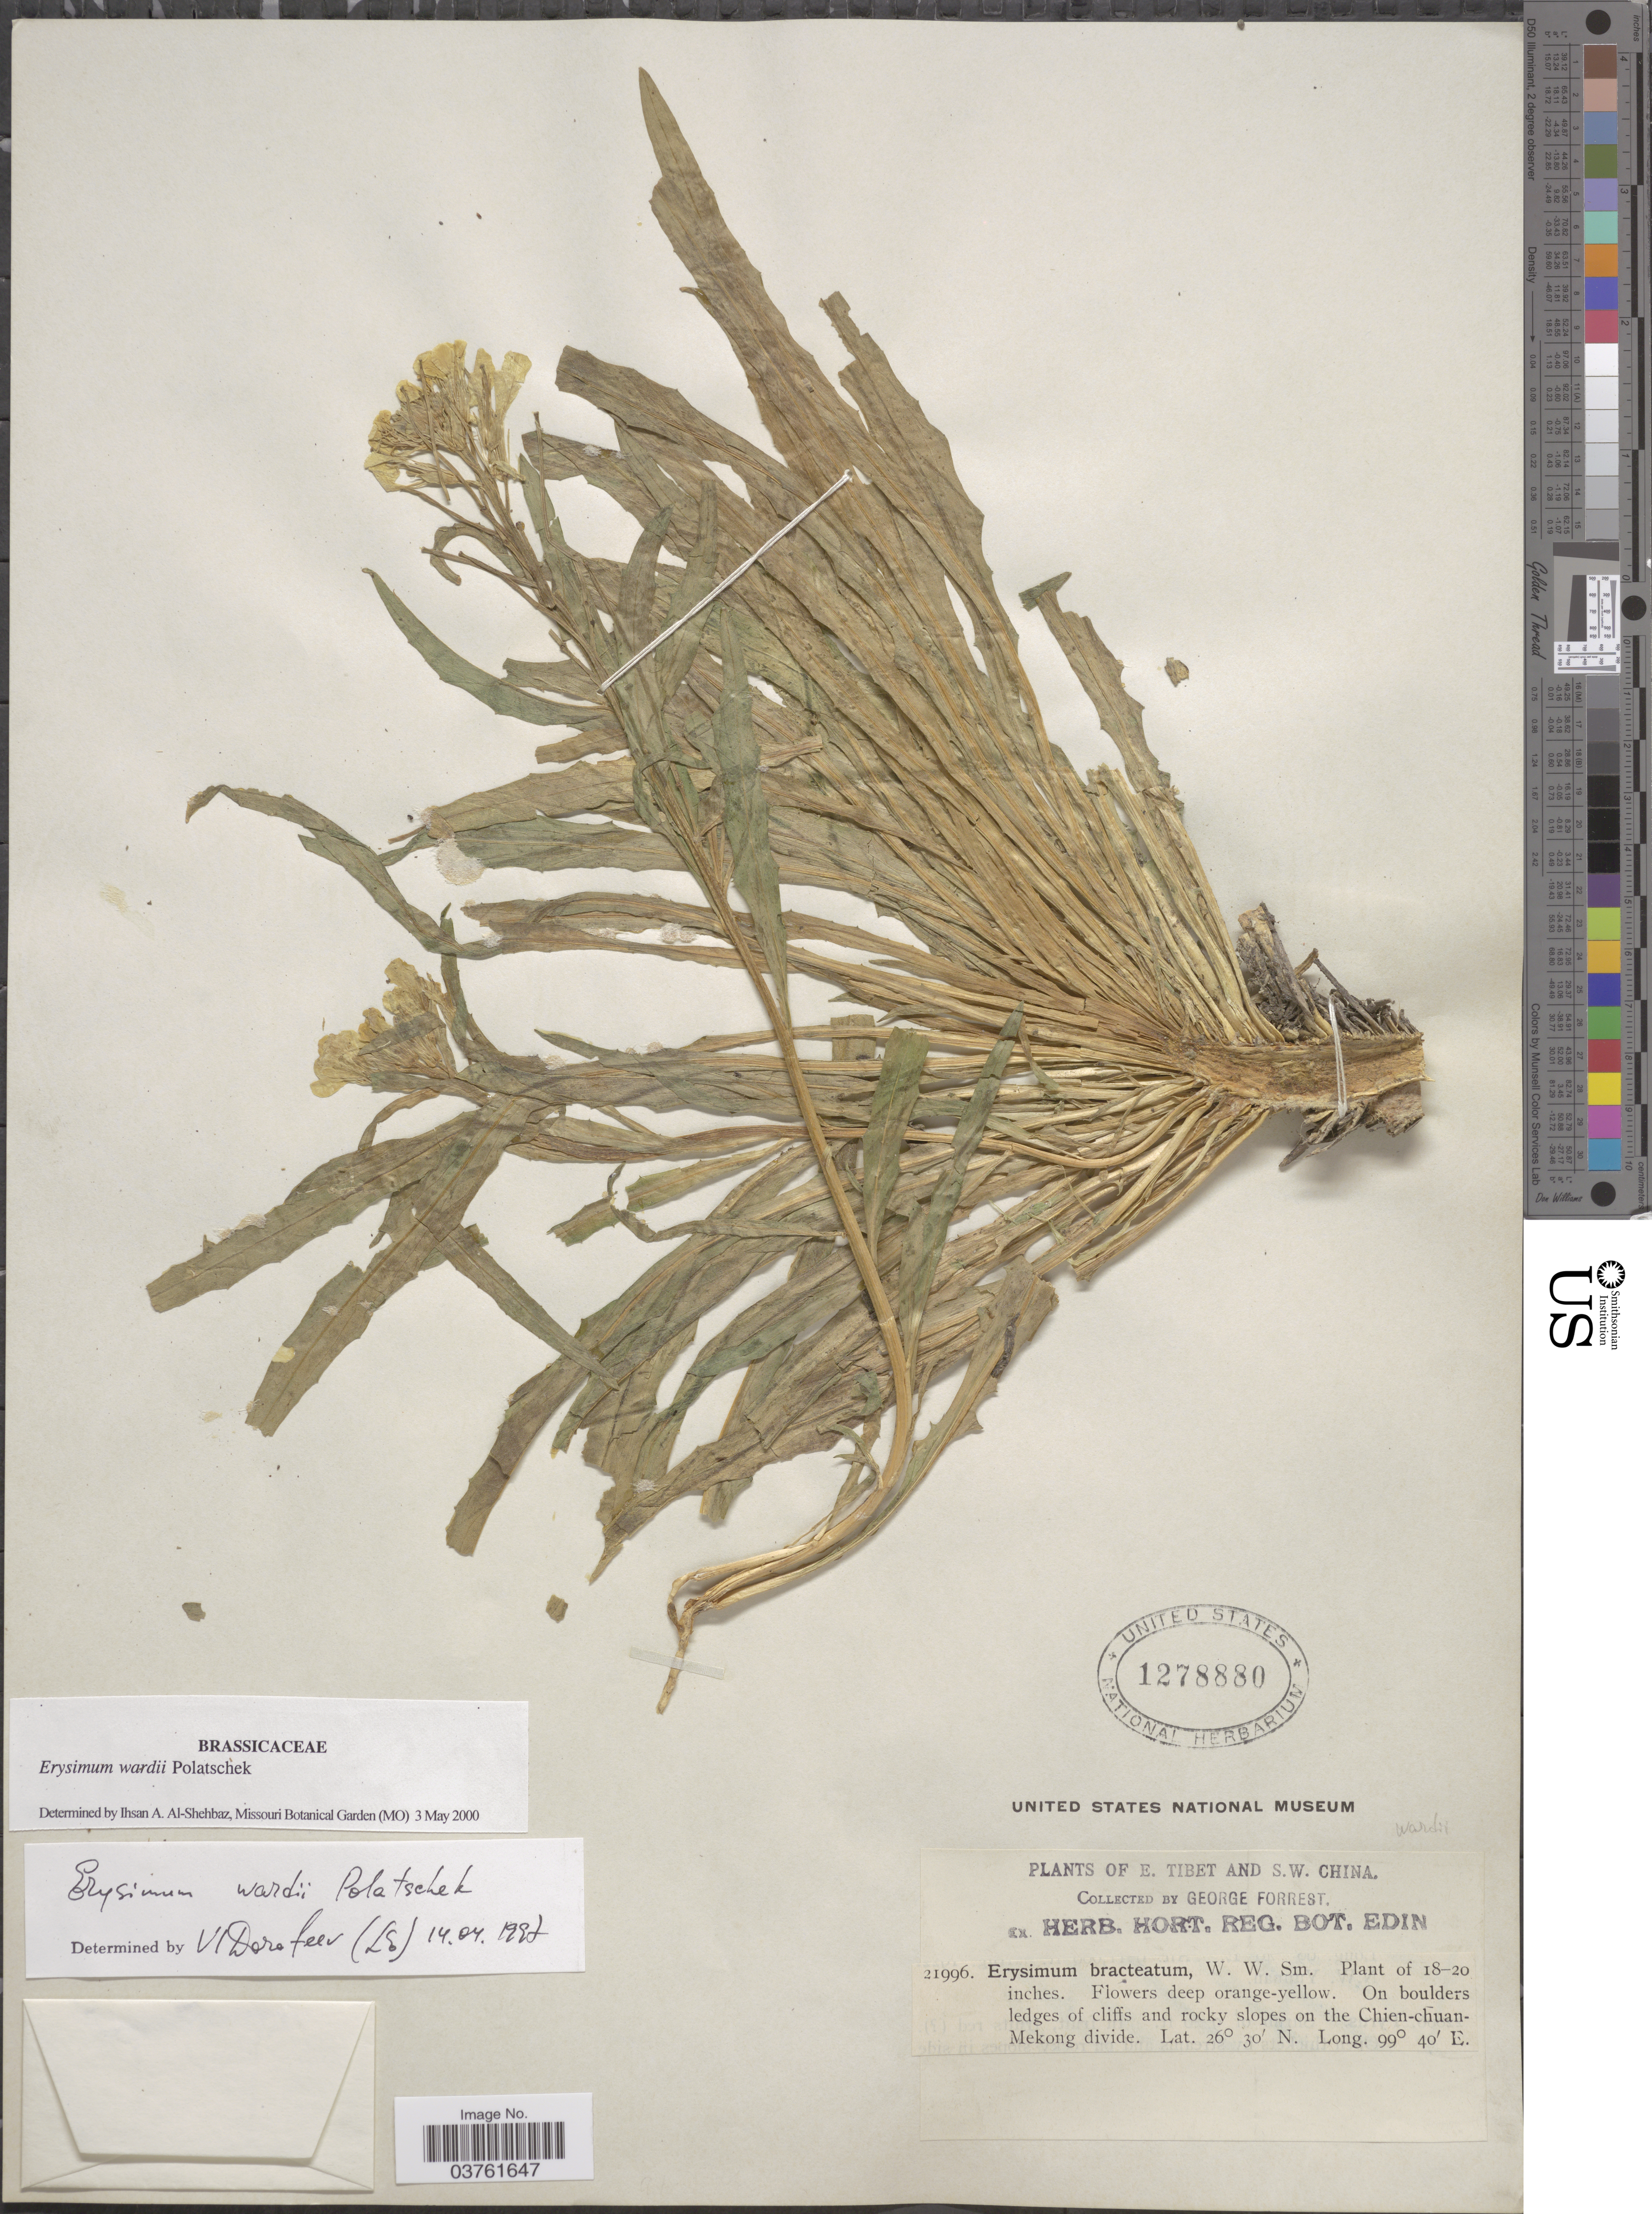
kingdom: Plantae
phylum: Tracheophyta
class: Magnoliopsida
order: Brassicales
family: Brassicaceae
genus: Erysimum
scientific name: Erysimum wardii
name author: Polatschek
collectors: G. Forrest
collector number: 21996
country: China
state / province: Xizang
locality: E. Tibet and S.W. China. On boulders ledges of cliffs and rocky slopes on the Chien-chuan-Mekong divide.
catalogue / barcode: US 1278880